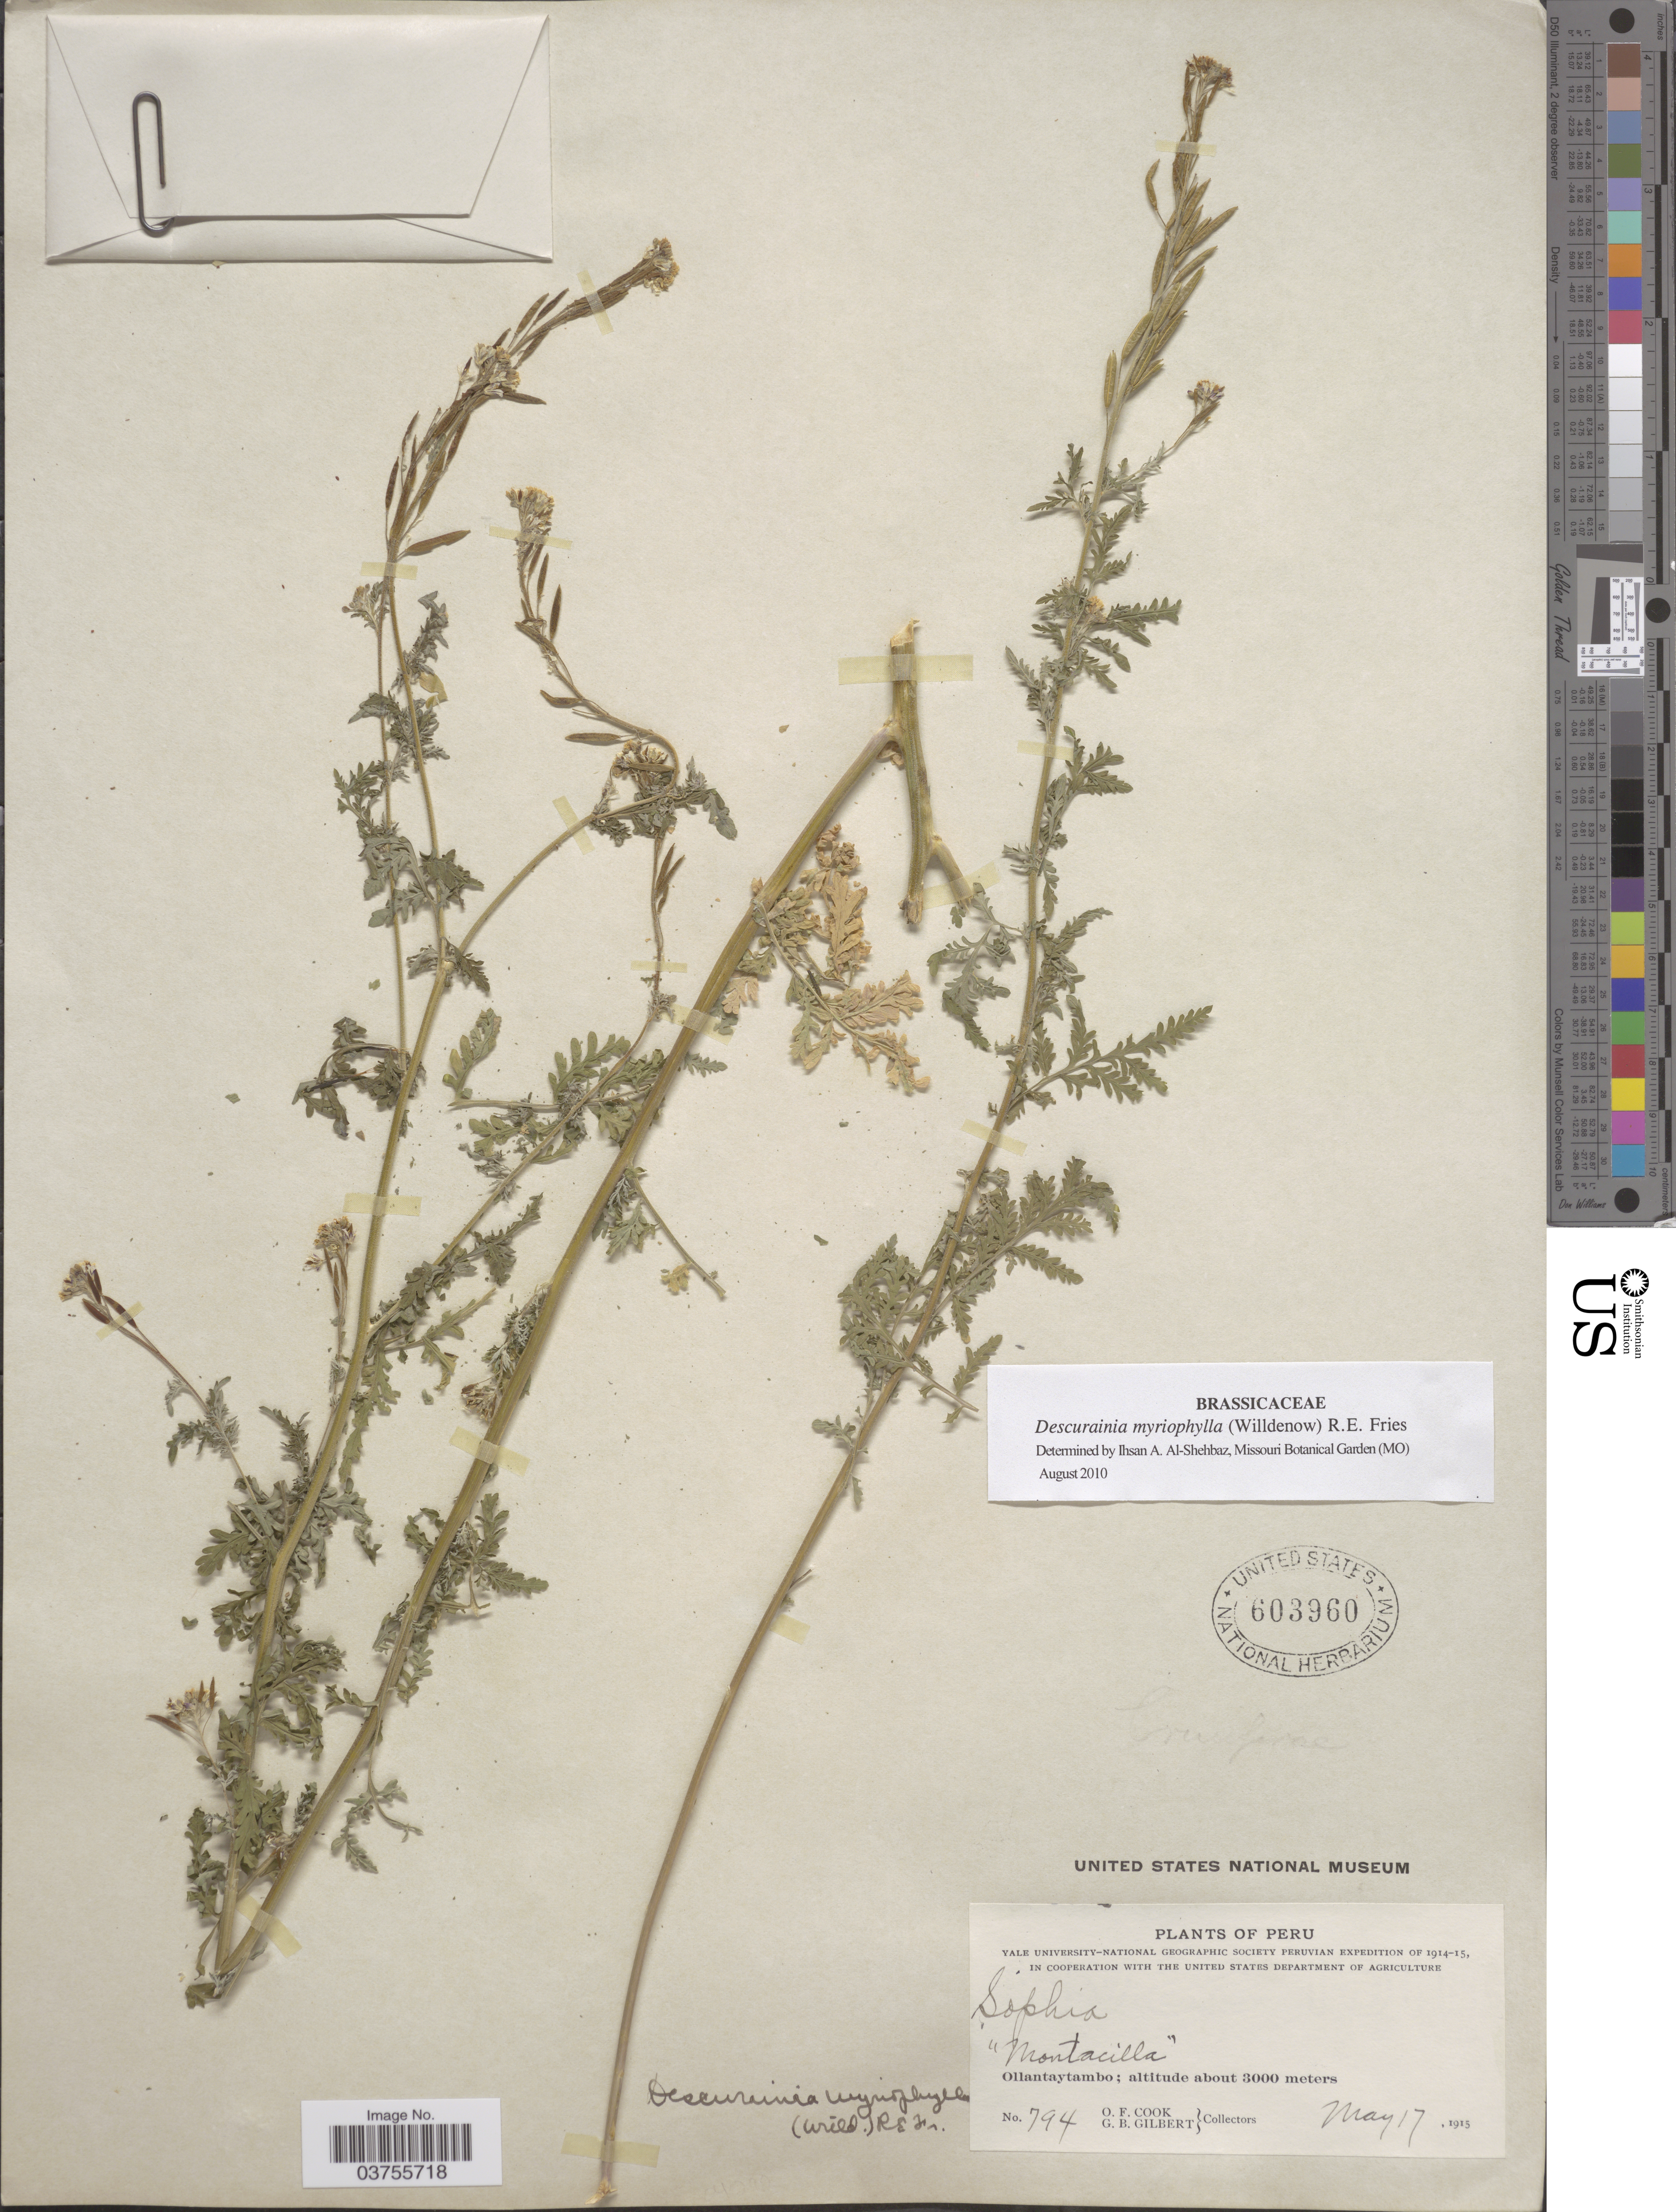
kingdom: Plantae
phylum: Tracheophyta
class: Magnoliopsida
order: Brassicales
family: Brassicaceae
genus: Descurainia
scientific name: Descurainia myriophylla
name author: (Willd.) R.E. Fr.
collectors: O. F. Cook & G. B. Gilbert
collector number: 794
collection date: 1915-05-17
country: Peru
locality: Montacilla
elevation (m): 3000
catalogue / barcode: US 603960